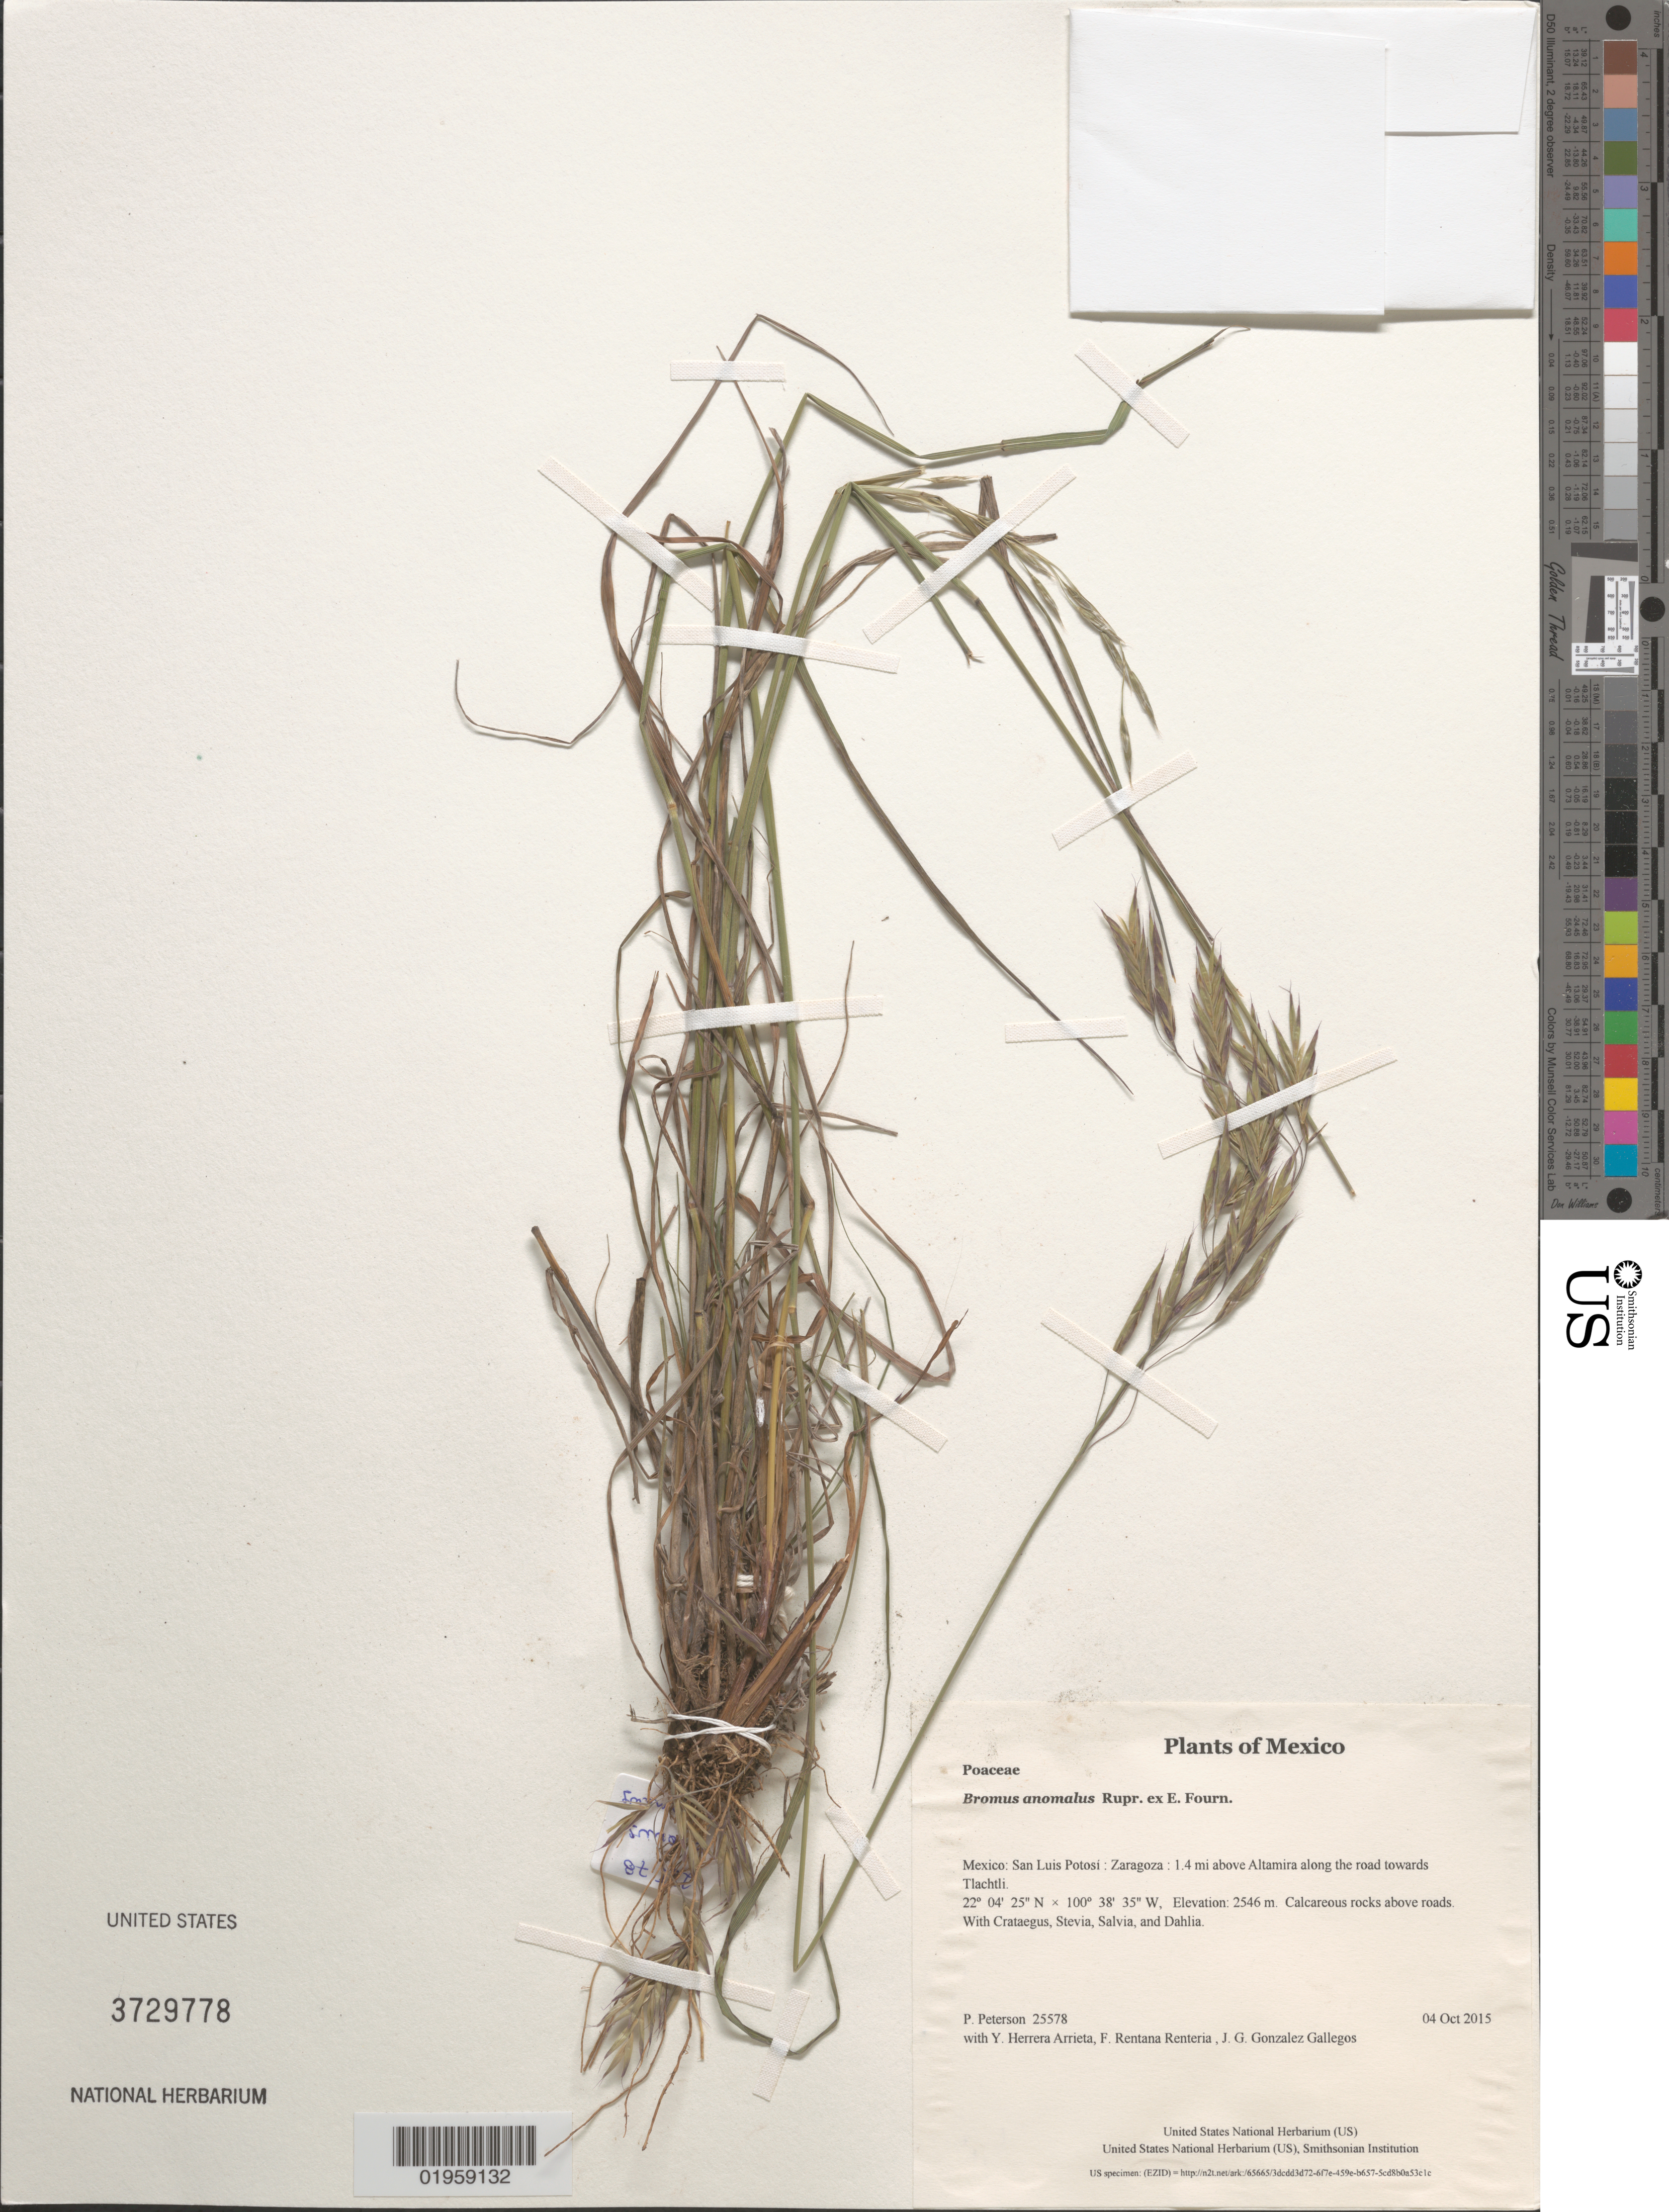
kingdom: Plantae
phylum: Tracheophyta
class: Liliopsida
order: Poales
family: Poaceae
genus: Bromus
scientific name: Bromus anomalus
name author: Rupr. ex E. Fourn.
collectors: P. M. Peterson, Y. Herrera Arrieta, F. Rentana Renteria & J. G. Gonzalez Gallegos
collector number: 25578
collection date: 2015-10-04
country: Mexico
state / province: San Luis Potosí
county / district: Zaragoza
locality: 1.4 mi above Altamira along the road towards Tlachtli.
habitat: Calcareous rocks above roads.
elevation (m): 2546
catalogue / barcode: US 3729778